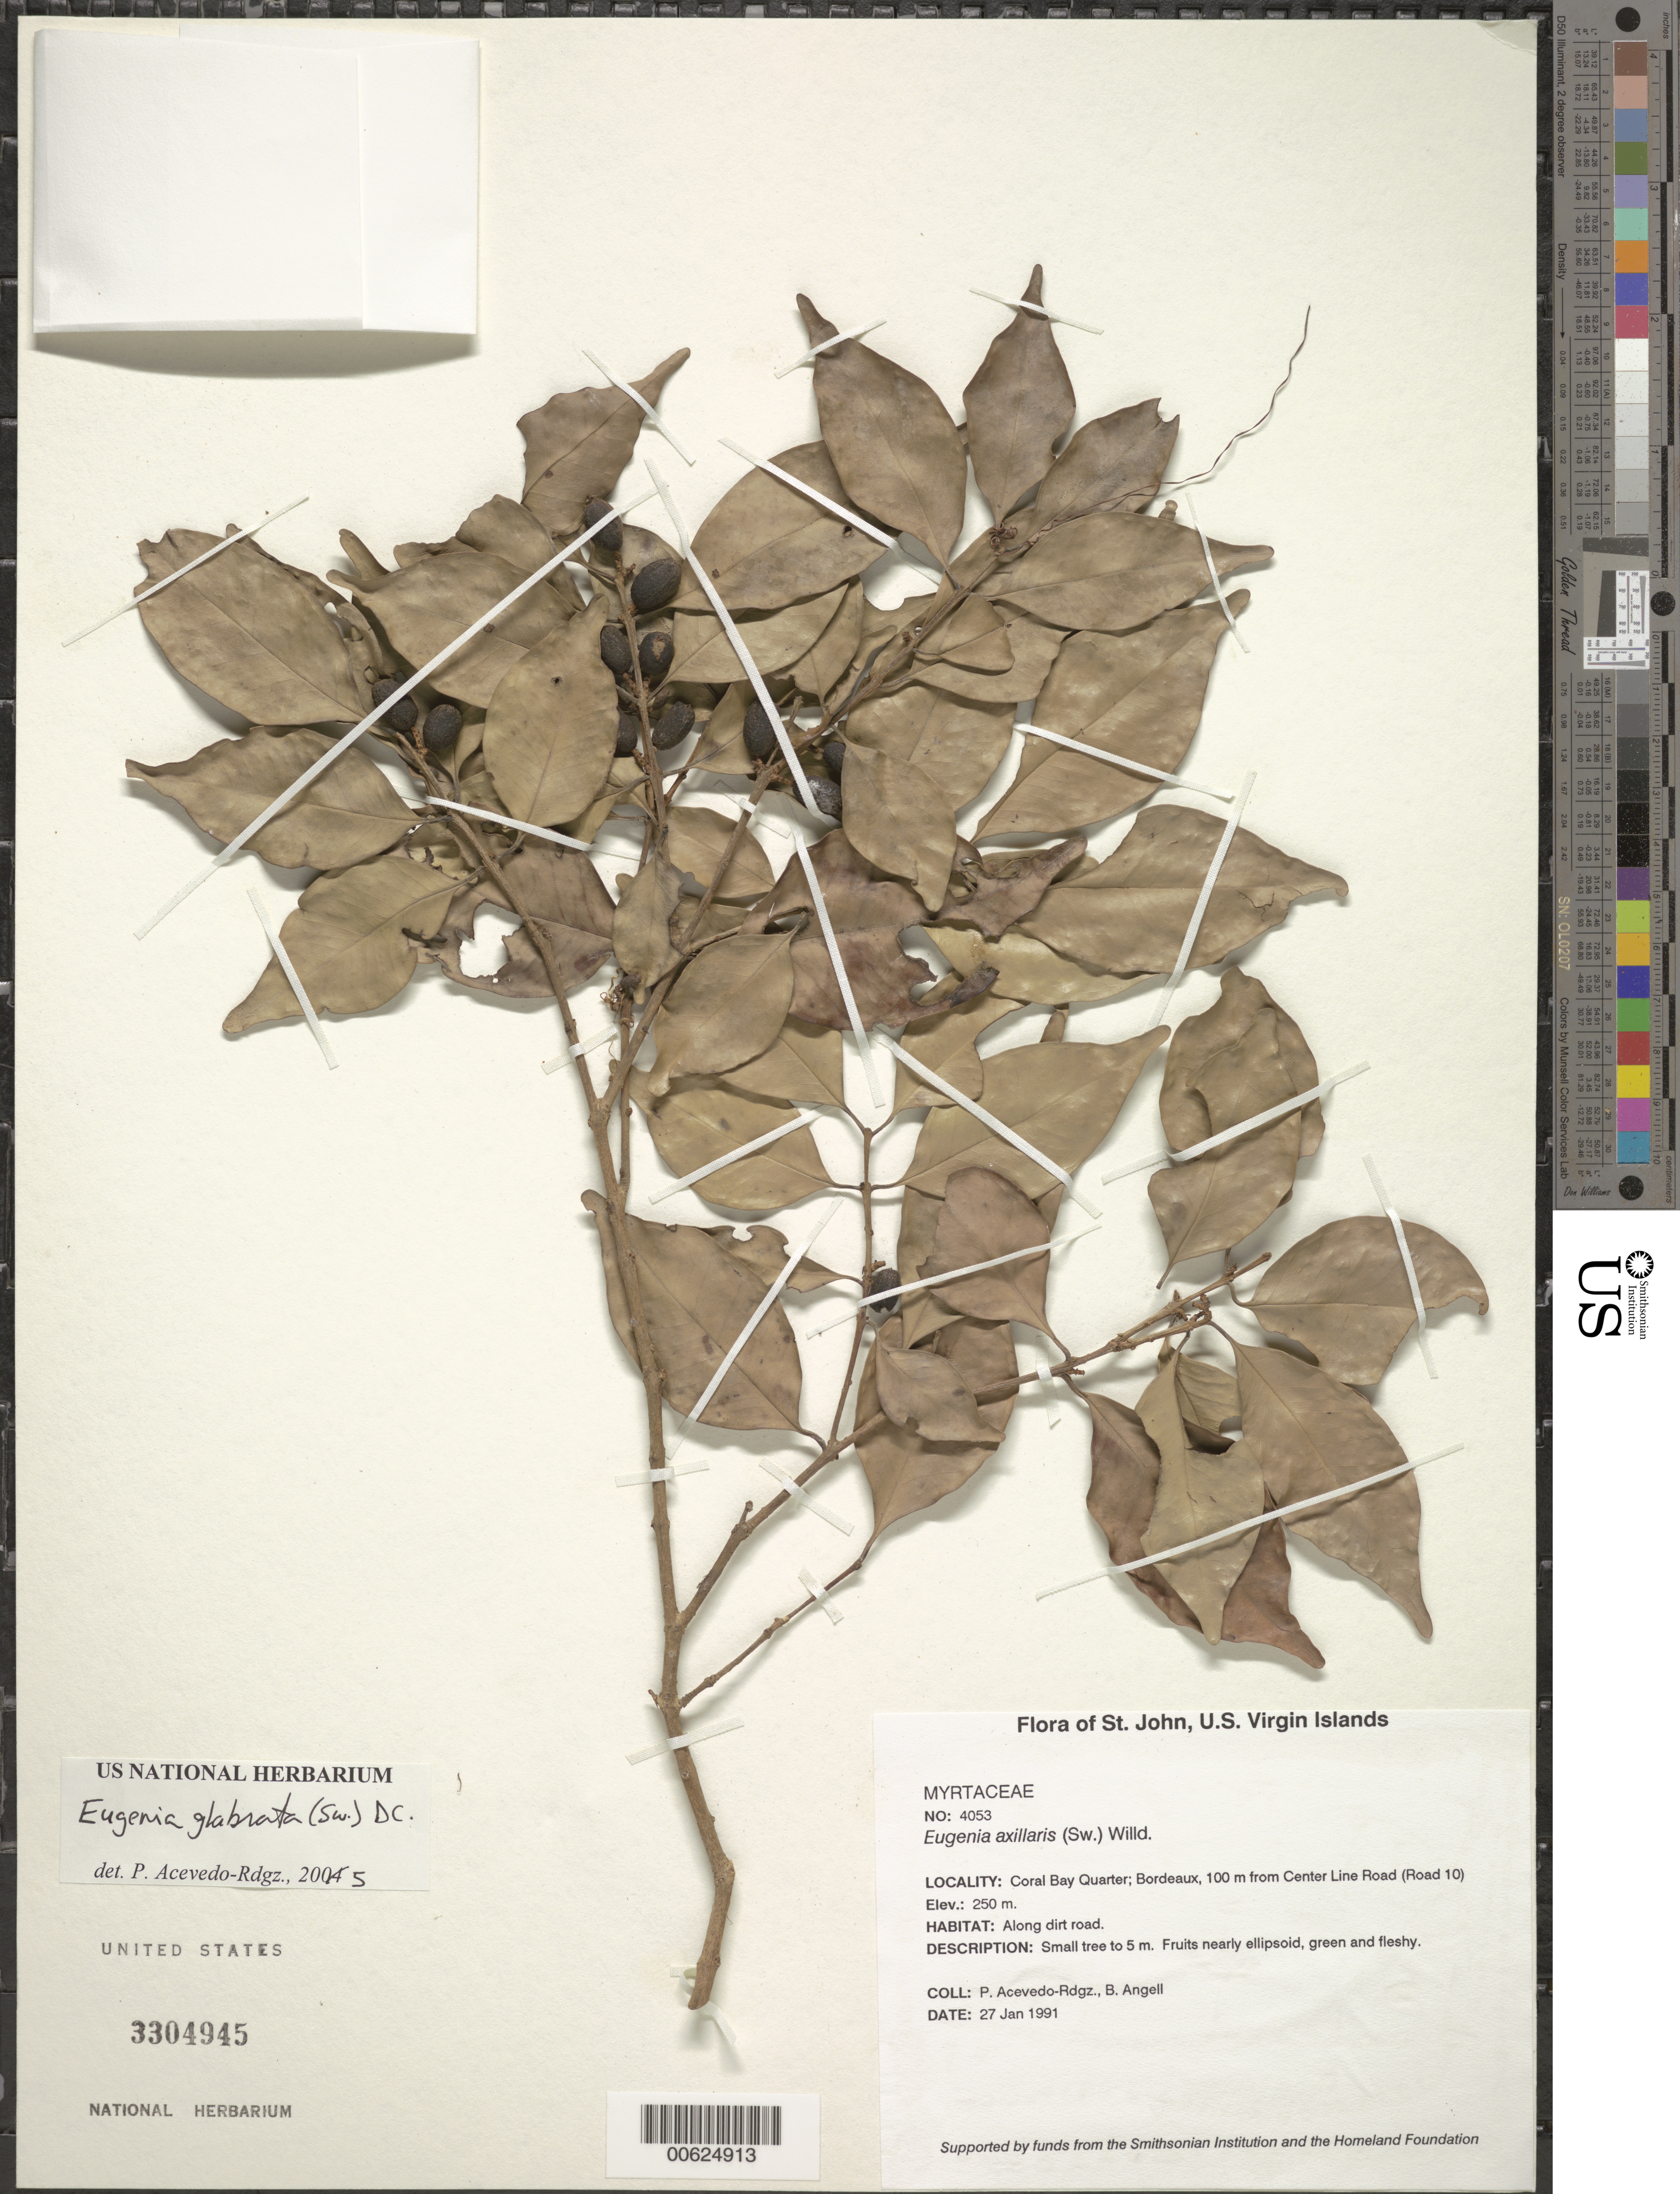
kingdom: Plantae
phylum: Tracheophyta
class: Magnoliopsida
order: Myrtales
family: Myrtaceae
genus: Eugenia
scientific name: Eugenia glabrata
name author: (Sw.) DC.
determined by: Acevedo-Rodríguez, P., (BOT), Smithsonian Institution - National Museum of Natural History (UNITED STATES)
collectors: P. Acevedo-Rodr. & Bobbi Angell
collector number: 4053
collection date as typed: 27 Jan 1991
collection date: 1991-01-27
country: U.S. Virgin Islands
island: St. John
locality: Coral Bay Quarter; Bordeaux, 100 m from Center Line Road (Road 10)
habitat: Along dirt road.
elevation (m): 250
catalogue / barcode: US 3304945